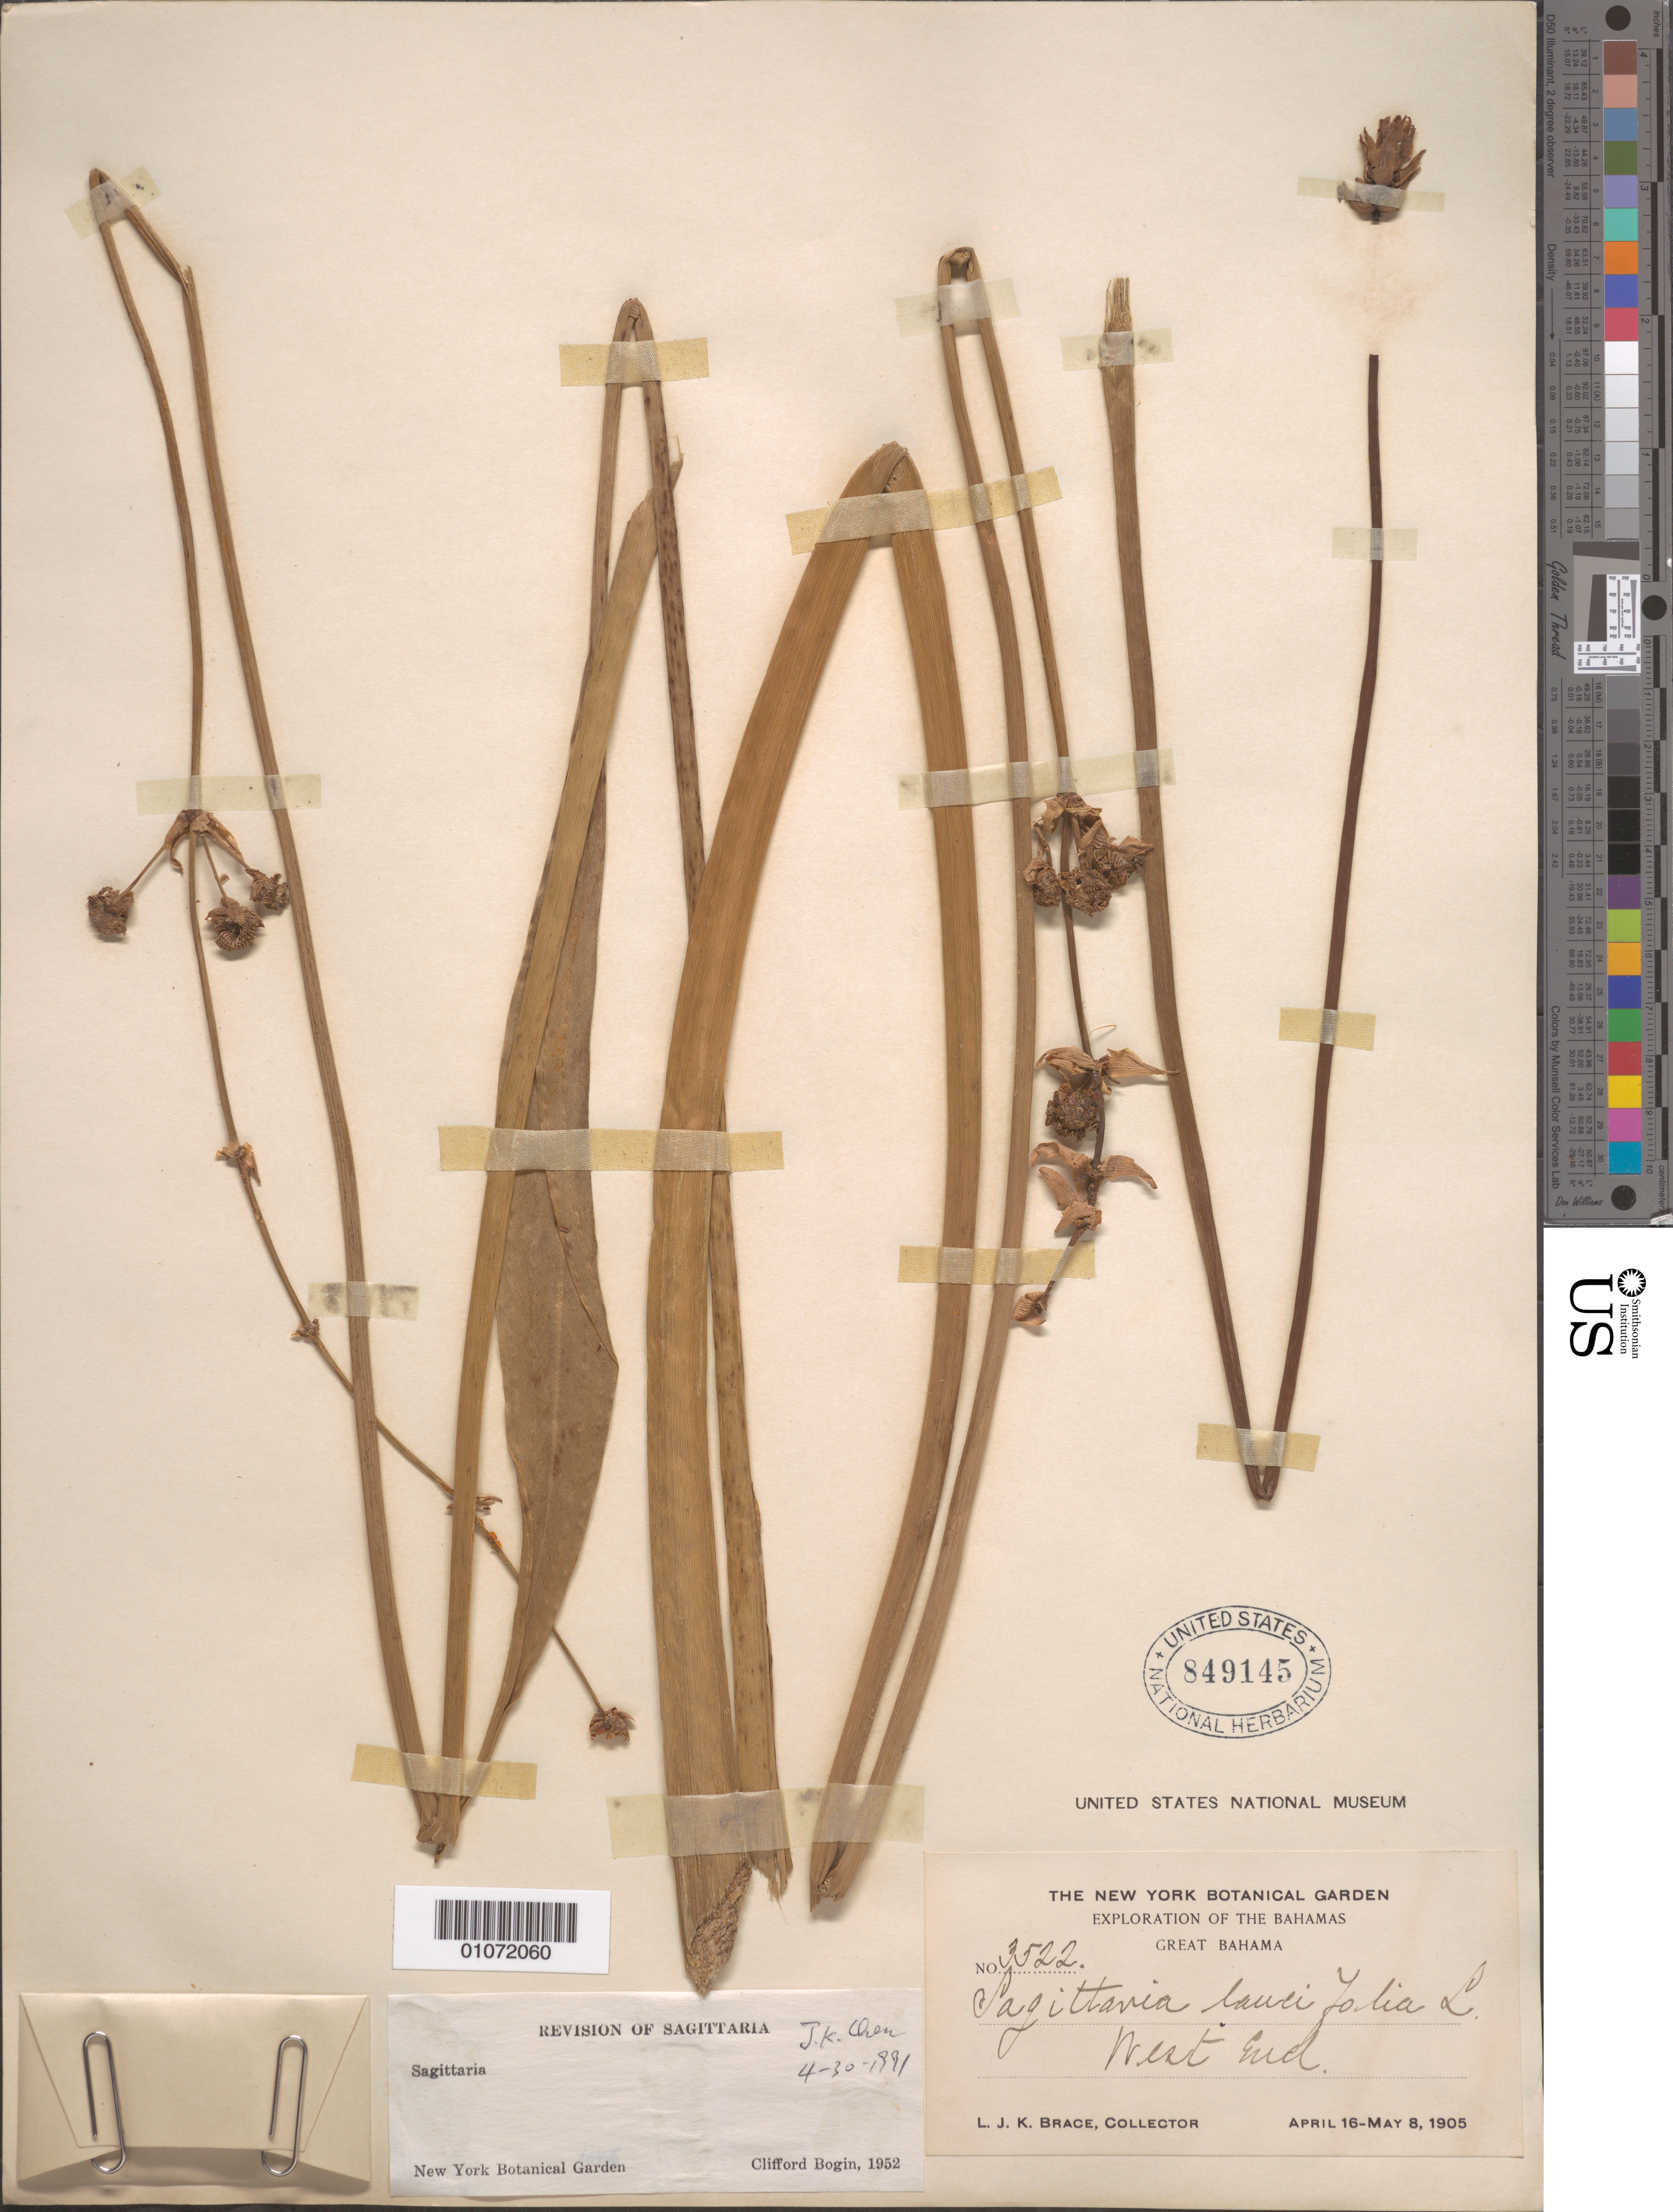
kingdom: Plantae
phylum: Tracheophyta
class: Liliopsida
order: Alismatales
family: Alismataceae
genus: Sagittaria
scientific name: Sagittaria lancifolia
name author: L.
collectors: L. J. K. Brace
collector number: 3522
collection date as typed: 16 Apr 1905 to 08 May 1905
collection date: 1905-04-16/1905-05-08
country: Bahamas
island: Grand Bahama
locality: wet mud.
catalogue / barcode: US 849145